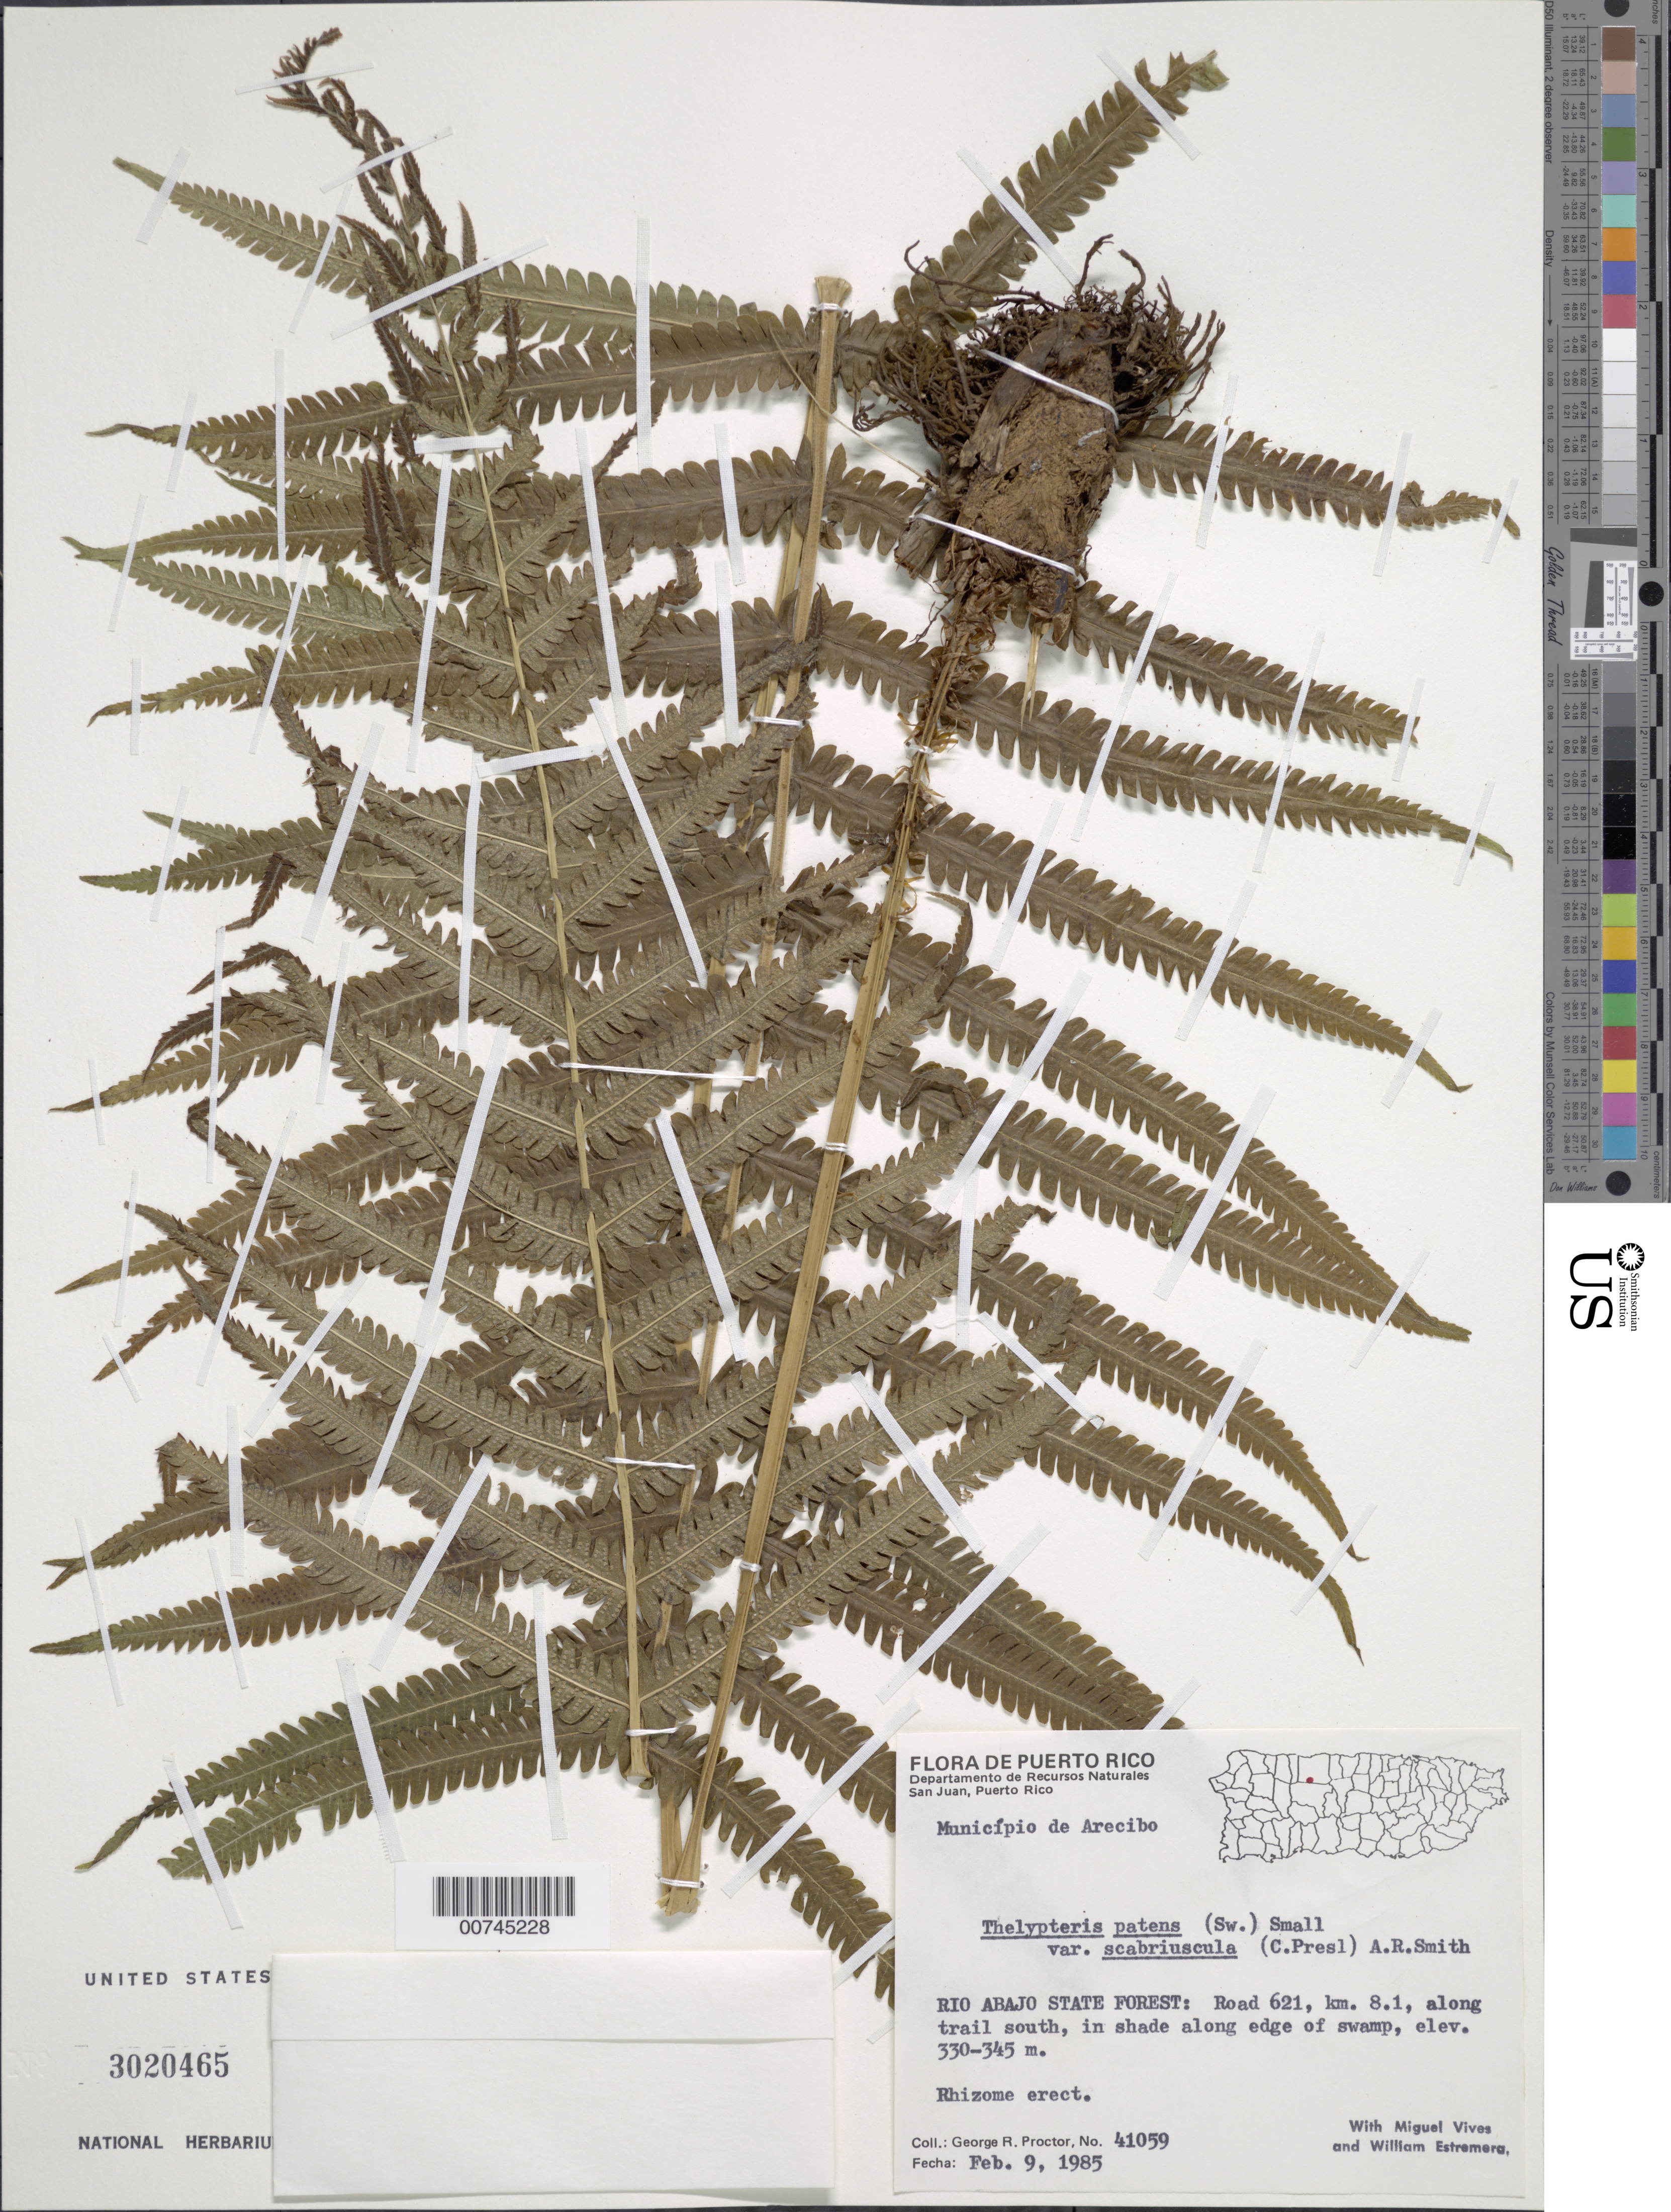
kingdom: Plantae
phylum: Tracheophyta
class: Polypodiopsida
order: Polypodiales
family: Thelypteridaceae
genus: Christella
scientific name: Christella serra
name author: (Sw.) Holttum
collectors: G. R. Proctor, M. Vives & W. Estremera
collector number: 41059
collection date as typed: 09 Feb 1985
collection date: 1985-02-09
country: Puerto Rico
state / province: Arecibo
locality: Río Abajo State Forest: Road 621, km 8.1, along trail south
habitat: In shade along edge of swamp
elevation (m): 330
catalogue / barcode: US 3020465